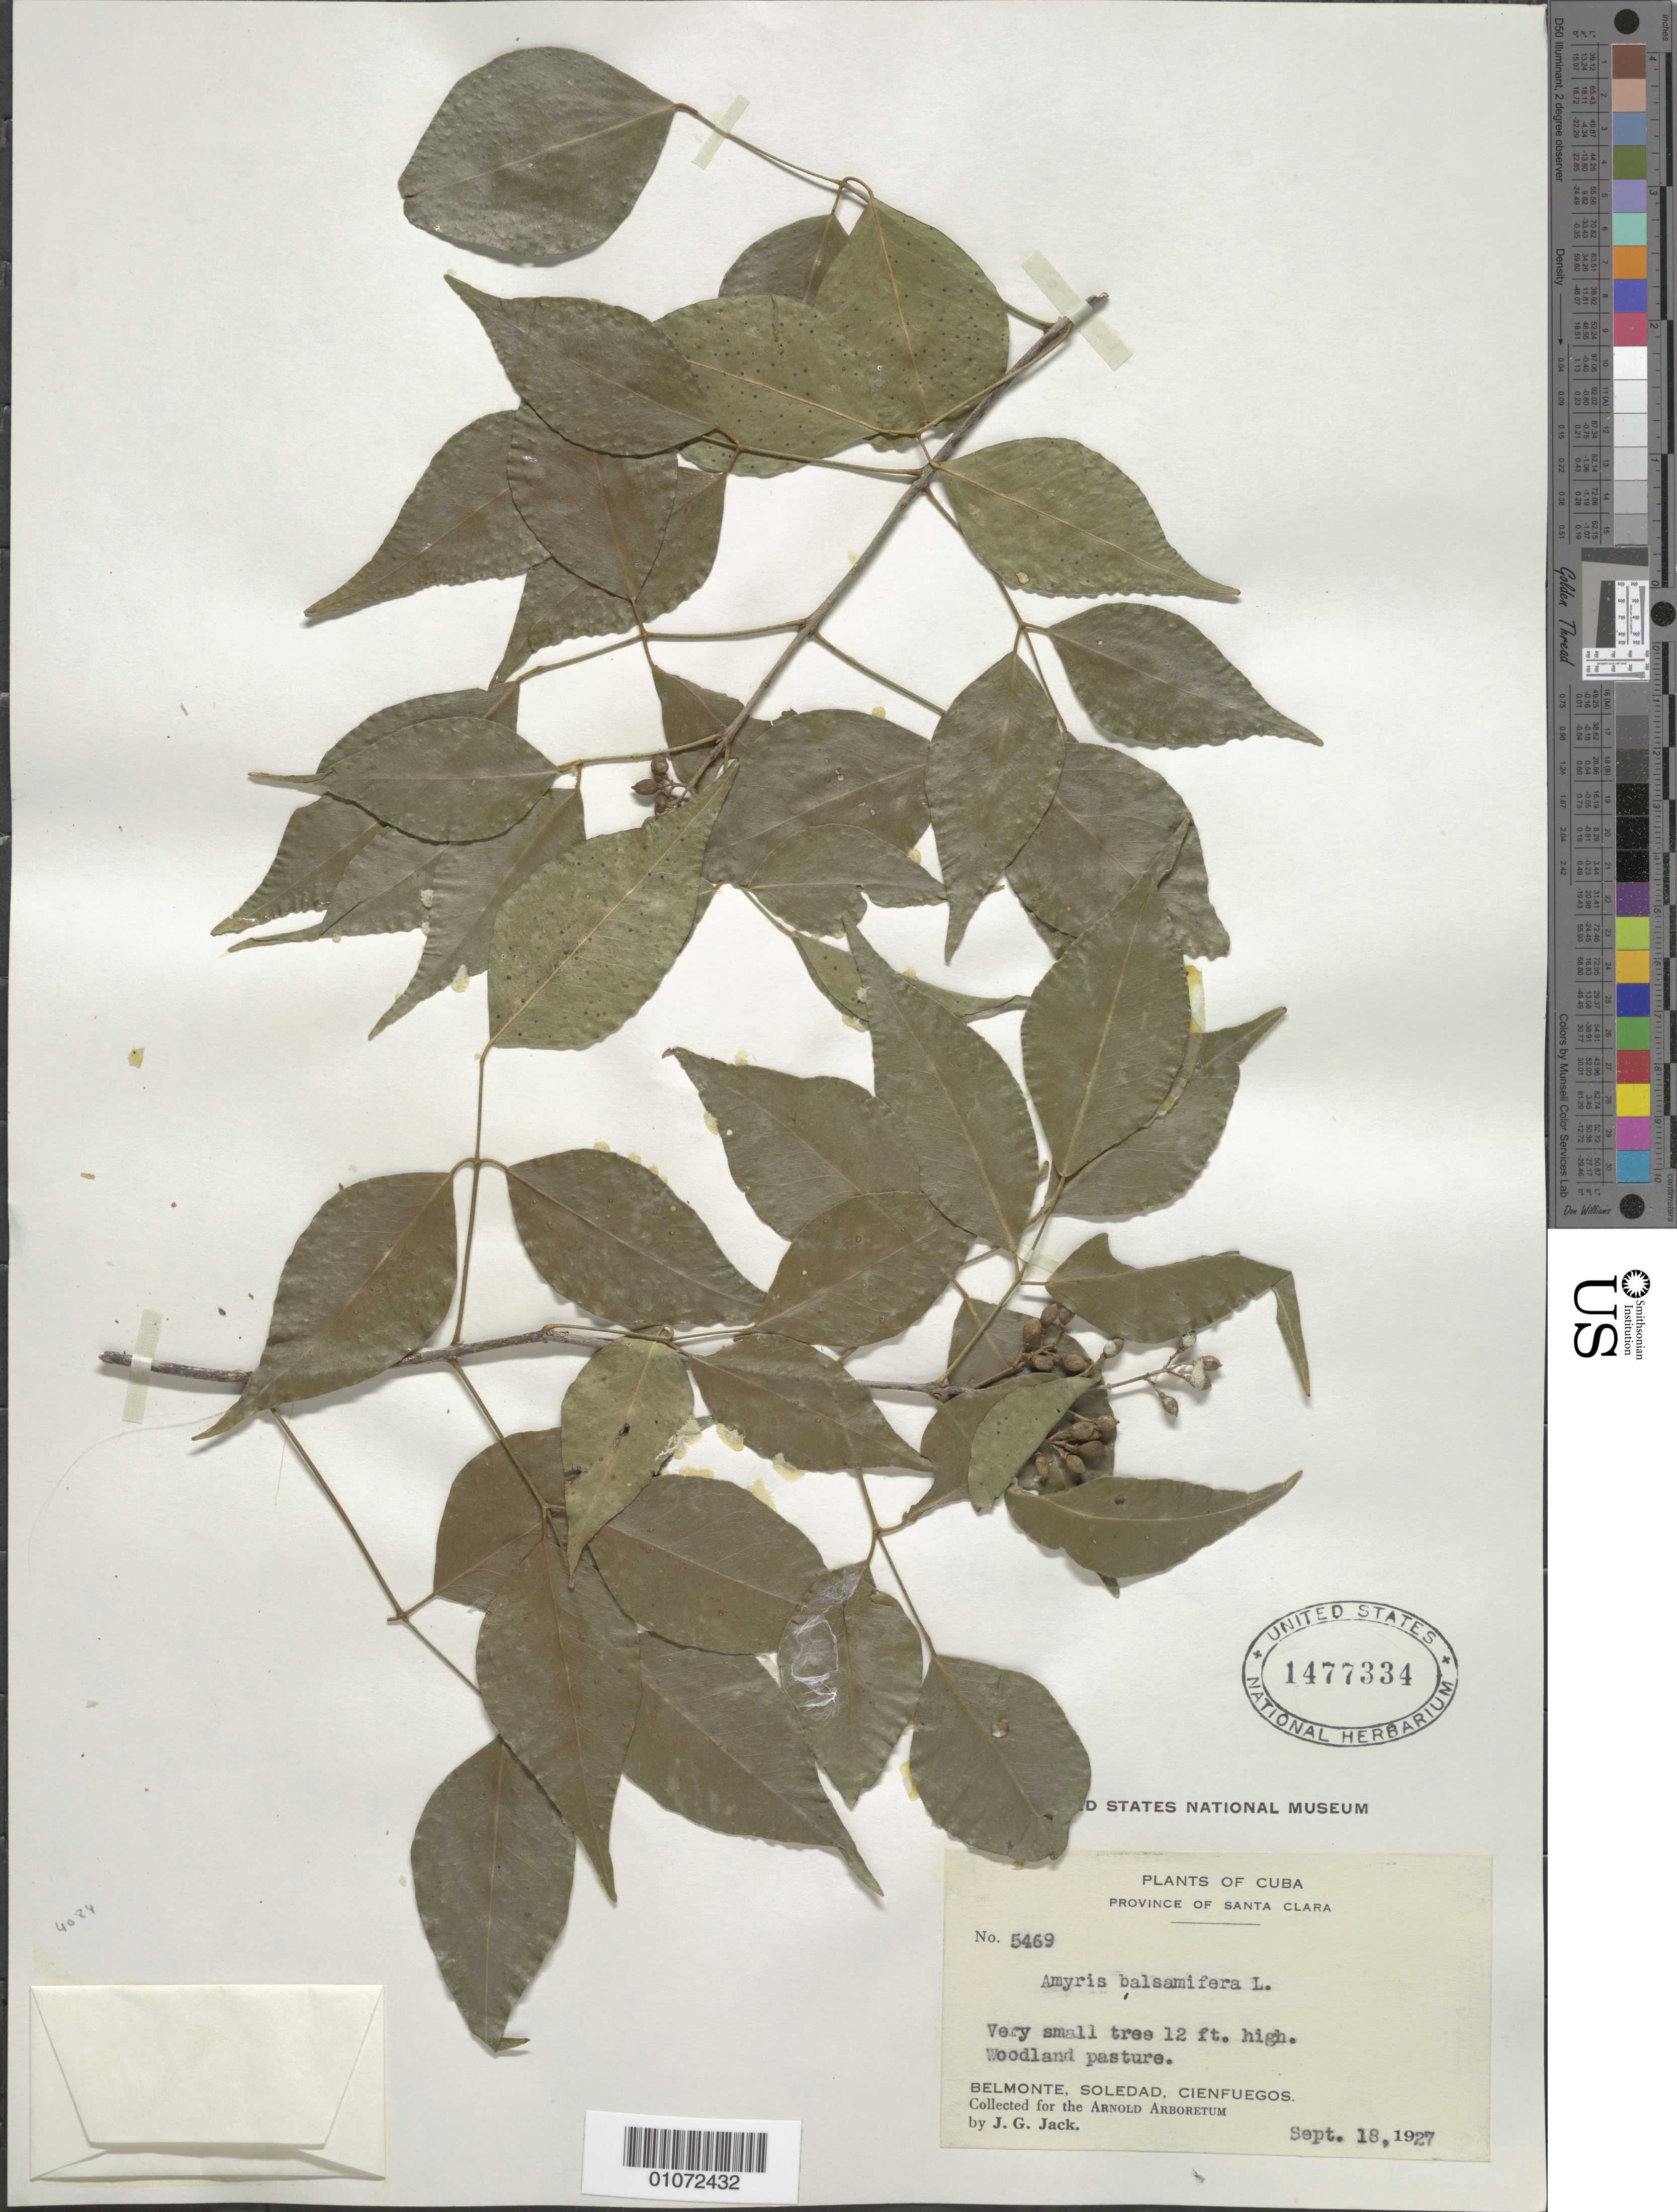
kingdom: Plantae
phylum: Tracheophyta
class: Magnoliopsida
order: Sapindales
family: Rutaceae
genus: Amyris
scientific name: Amyris balsamifera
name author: L.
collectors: J. G. Jack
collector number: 5469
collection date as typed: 18 Sep 1927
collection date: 1927-09-18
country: Cuba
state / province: Cienfuegos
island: Cuba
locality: Belmonte, Soledad, woodland pasture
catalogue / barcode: US 1477334